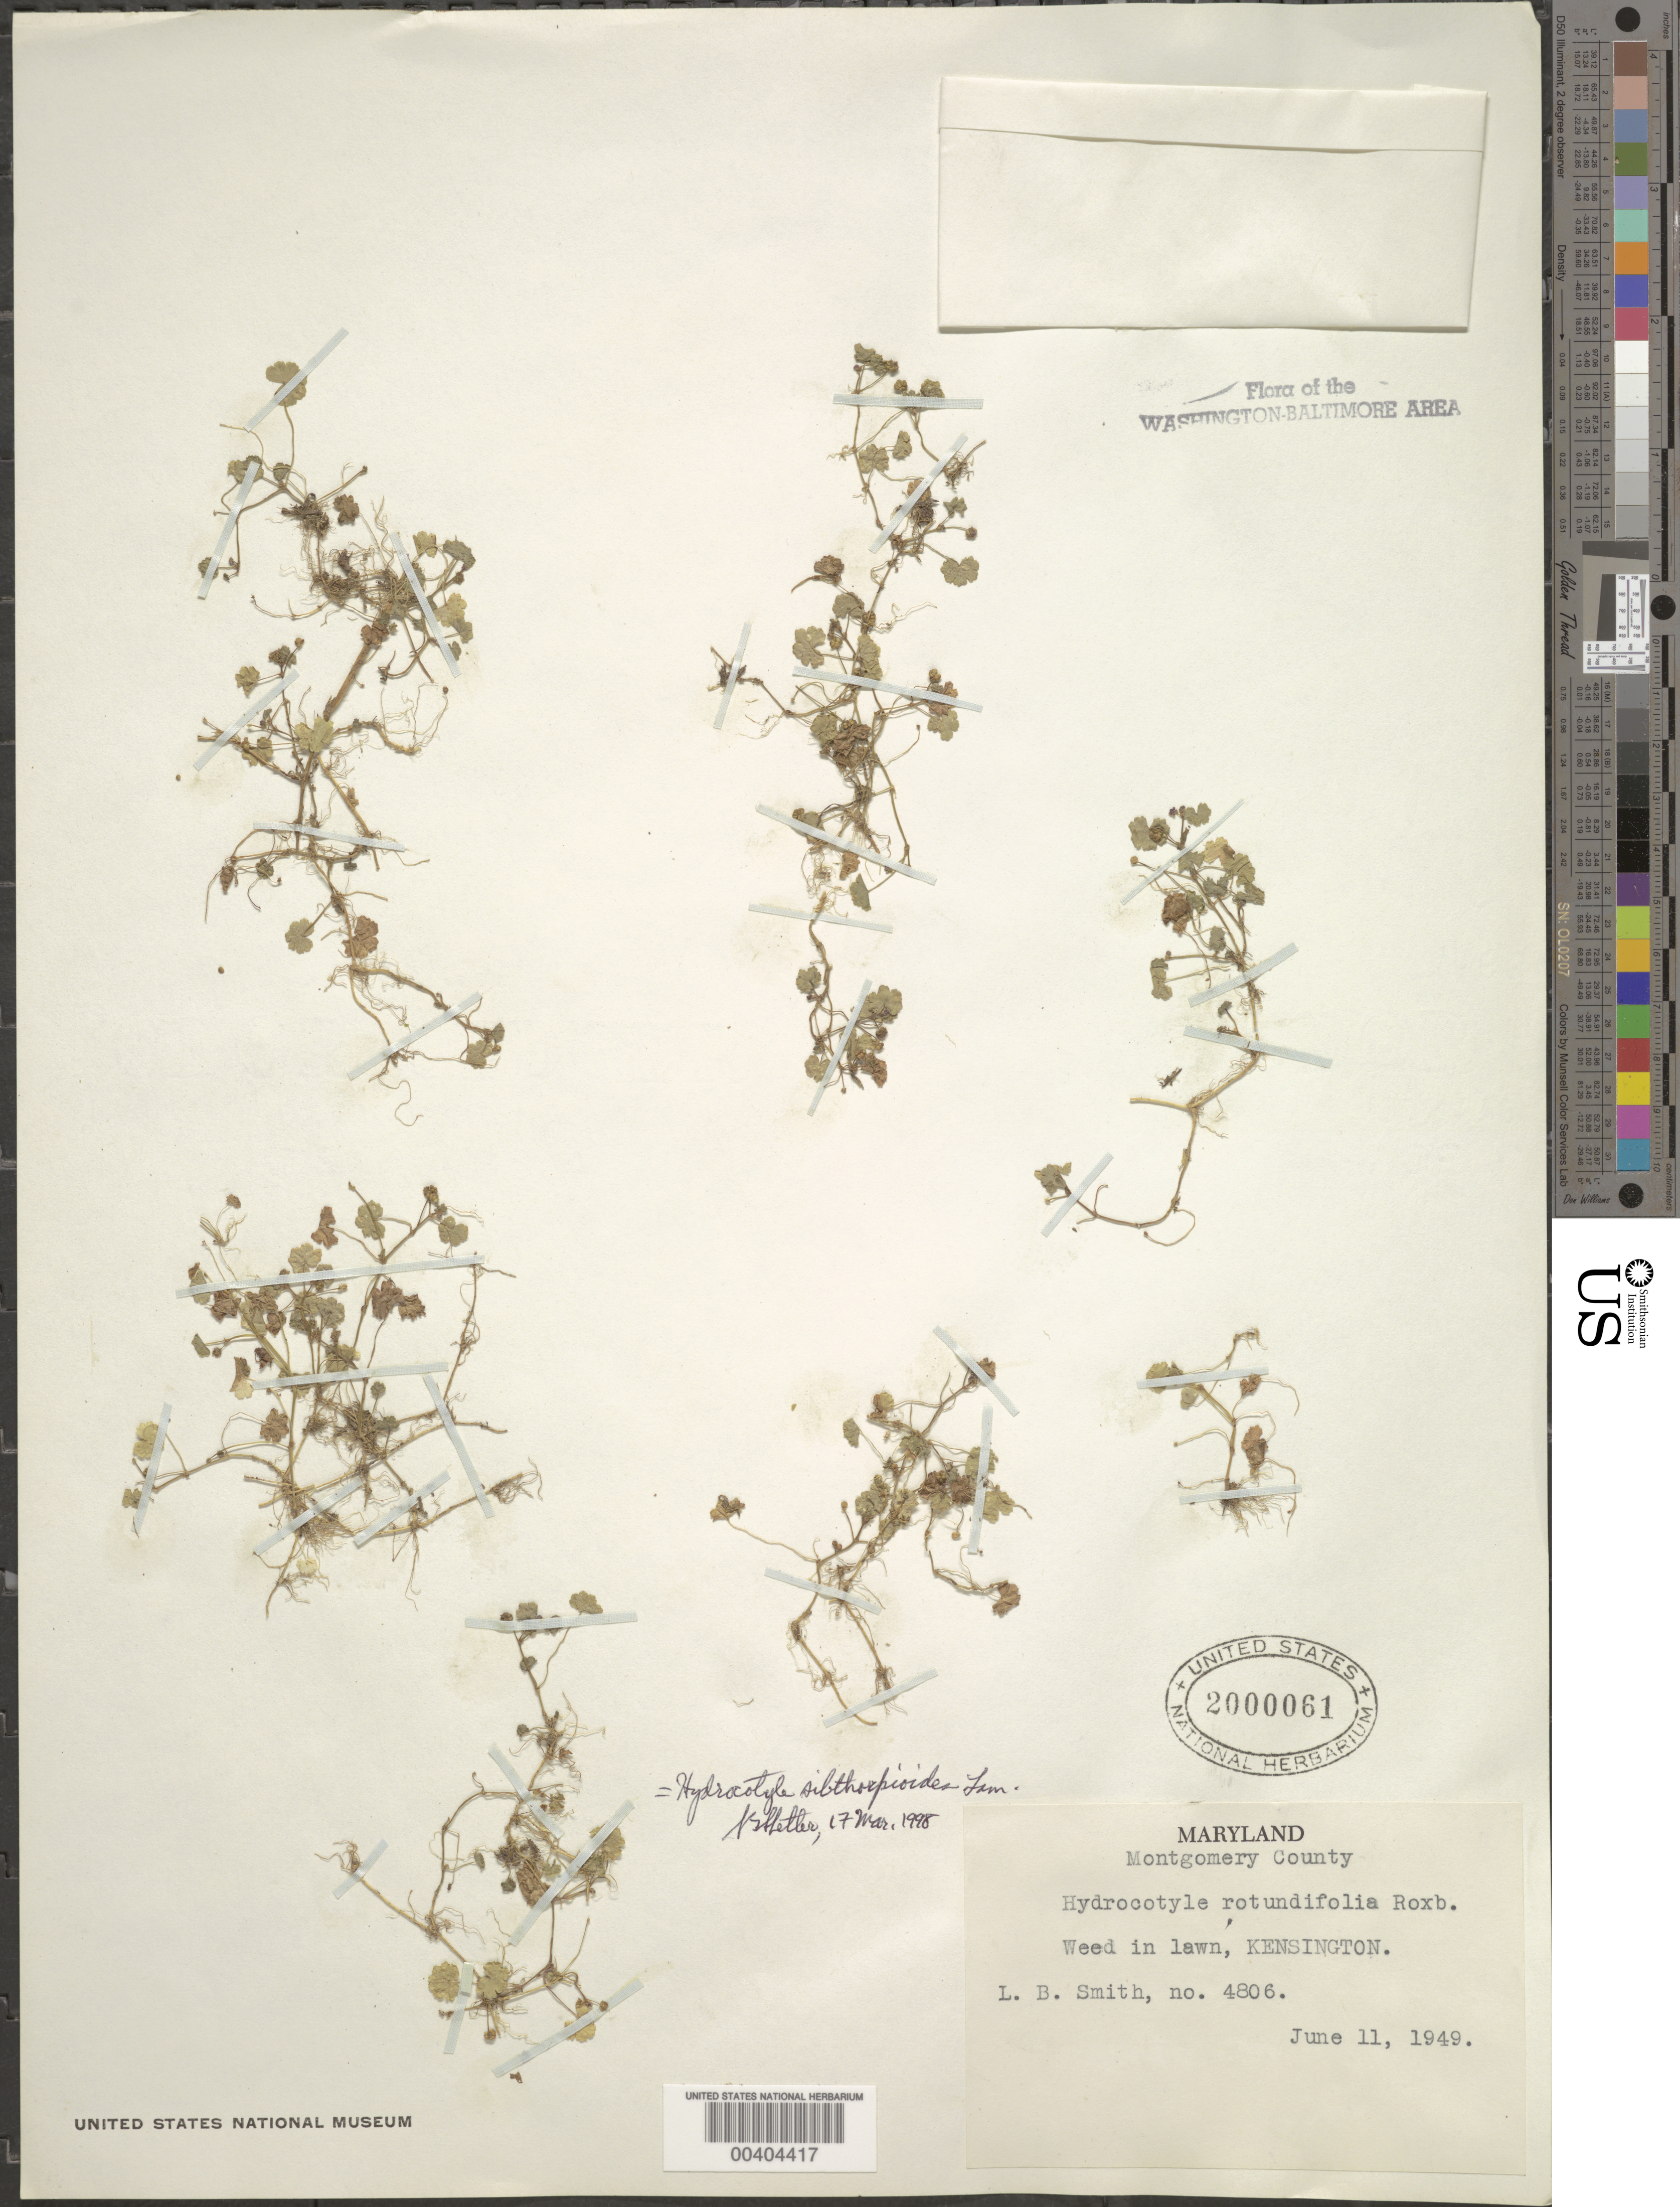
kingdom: Plantae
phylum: Tracheophyta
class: Magnoliopsida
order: Apiales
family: Araliaceae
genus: Hydrocotyle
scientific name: Hydrocotyle sibthorpioides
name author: Lam.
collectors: L. Smith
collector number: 4806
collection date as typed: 11 Jun 1949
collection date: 1949-06-11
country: United States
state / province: Maryland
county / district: Montgomery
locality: Kensington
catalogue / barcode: US 2000061